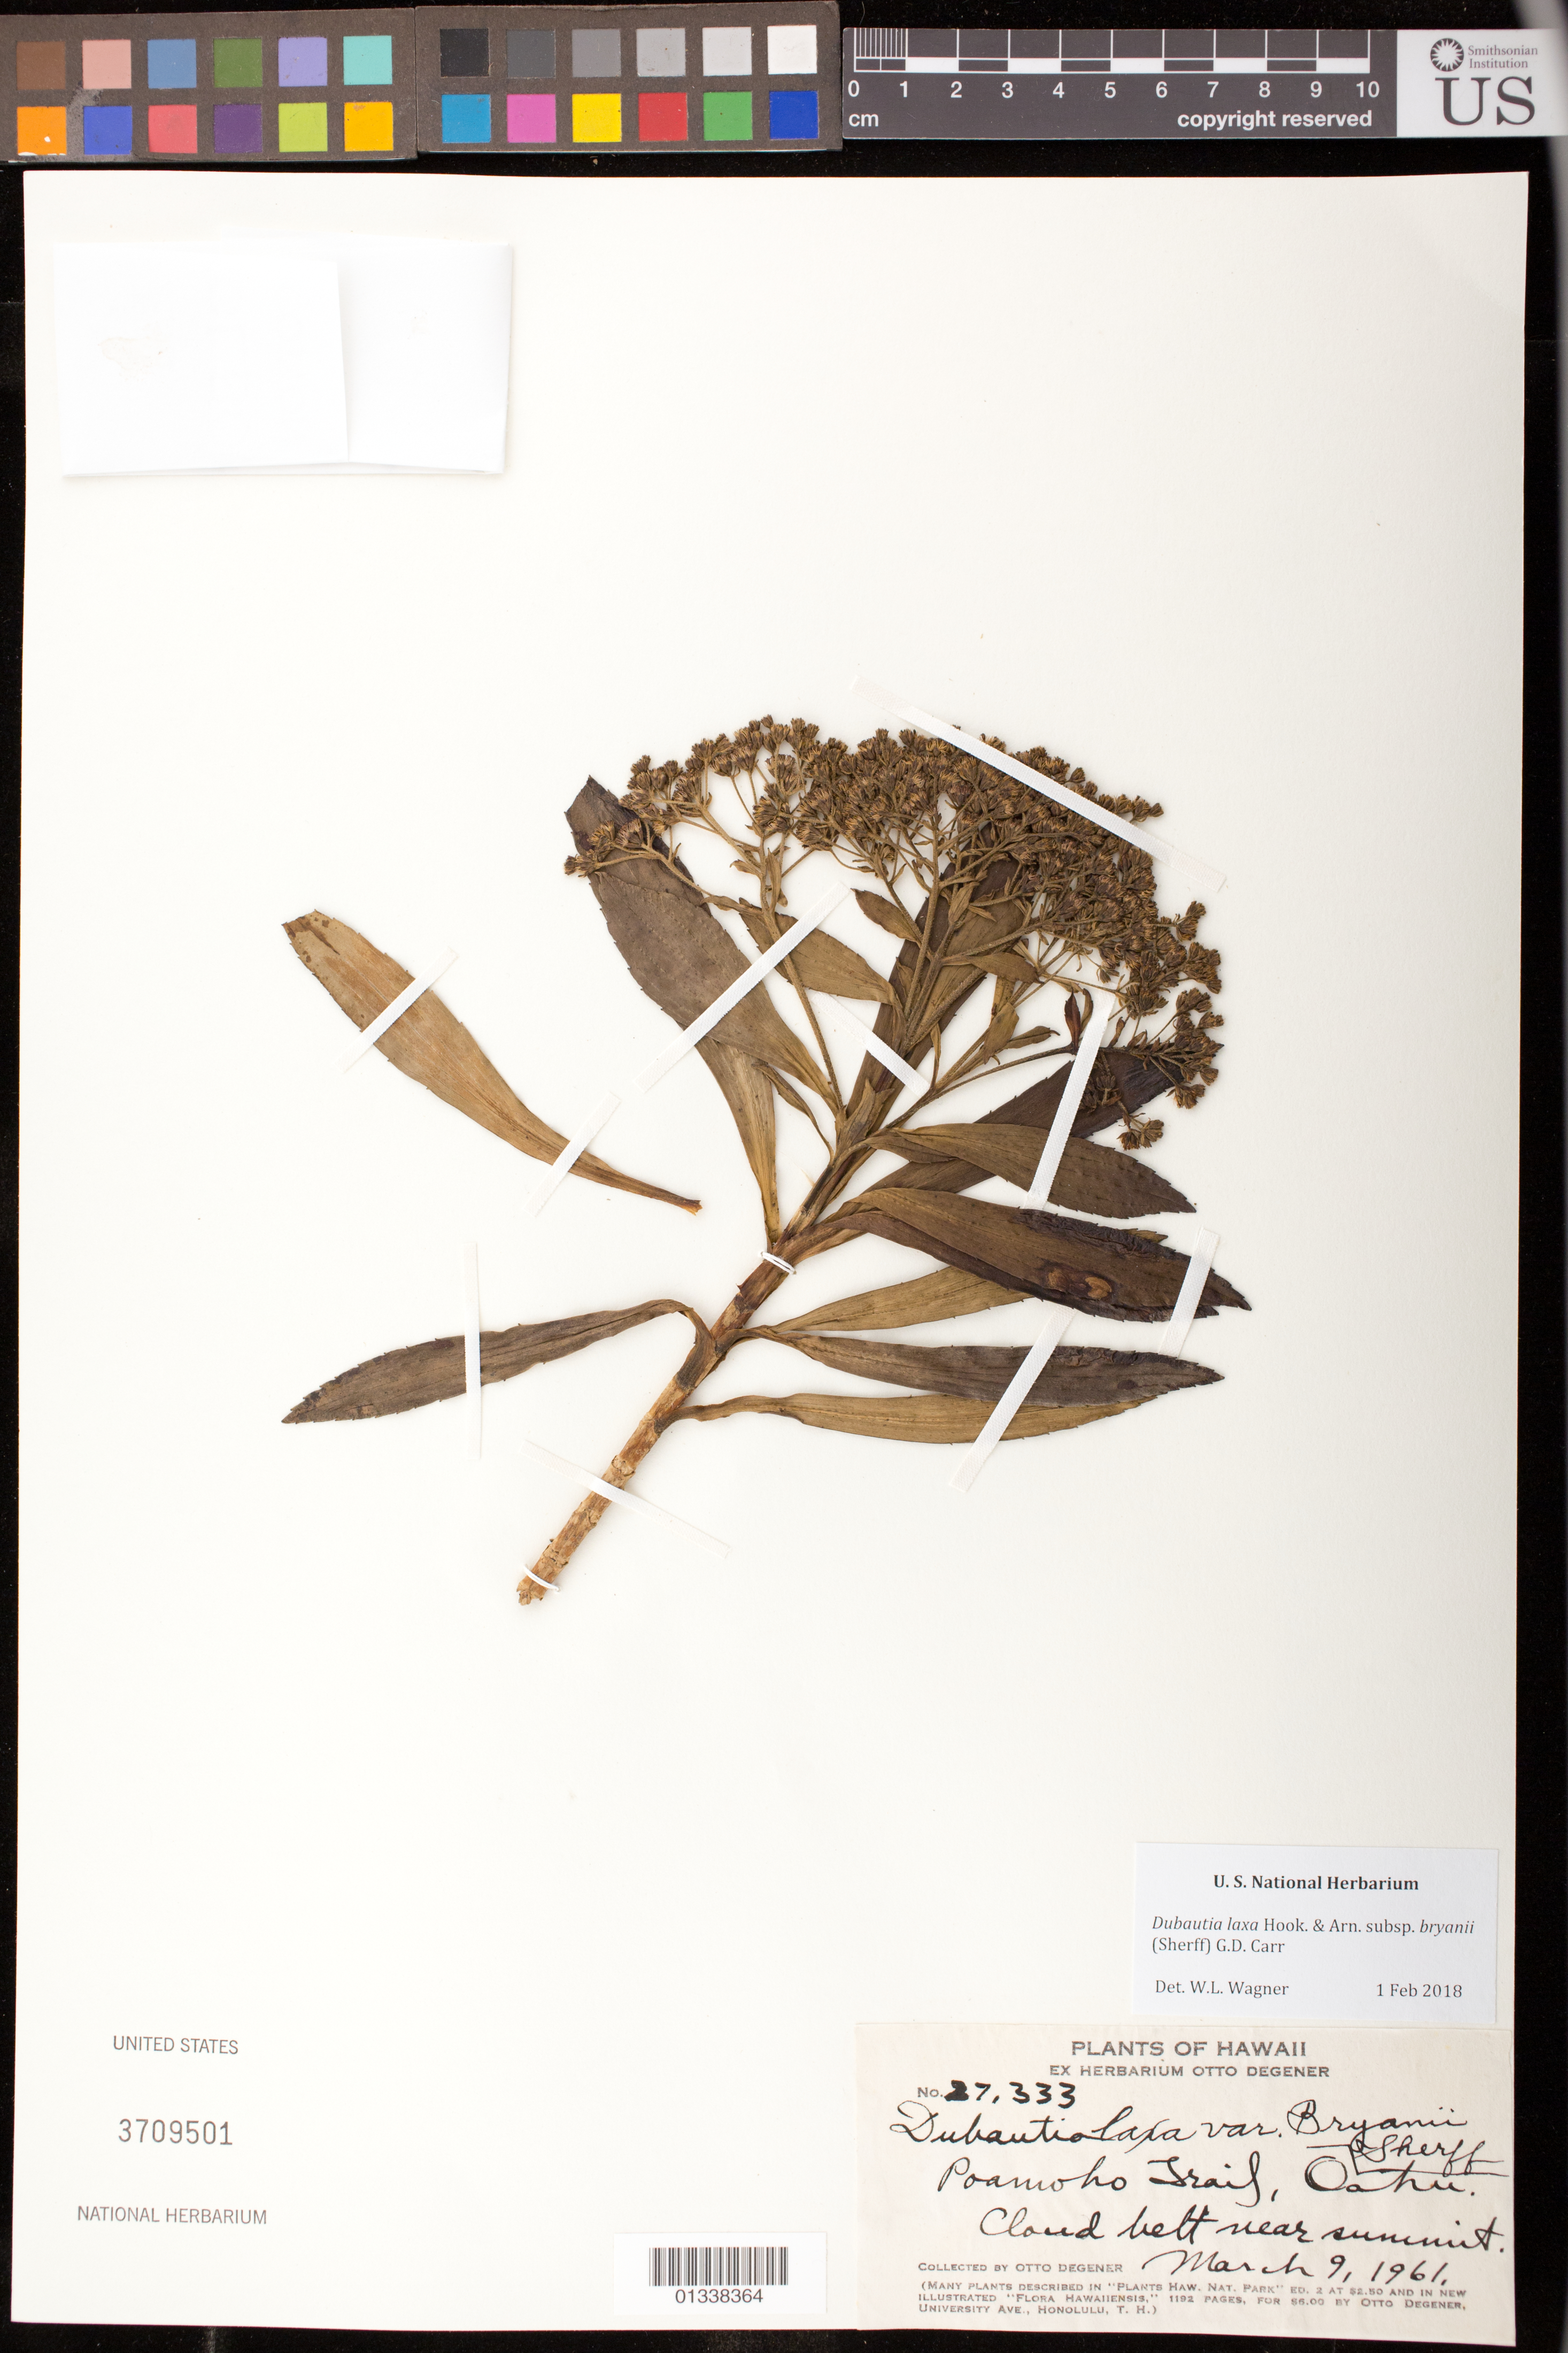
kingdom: Plantae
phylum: Tracheophyta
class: Magnoliopsida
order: Asterales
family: Asteraceae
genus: Dubautia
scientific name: Dubautia laxa subsp. bryanii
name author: (Sherff) G.D. Carr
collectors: O. Degener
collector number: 27333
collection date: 1961-03-09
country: United States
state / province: Hawaii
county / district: Honolulu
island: Oahu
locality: Poamoho Trail.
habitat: Cloud belt near summit.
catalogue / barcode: US 3709501